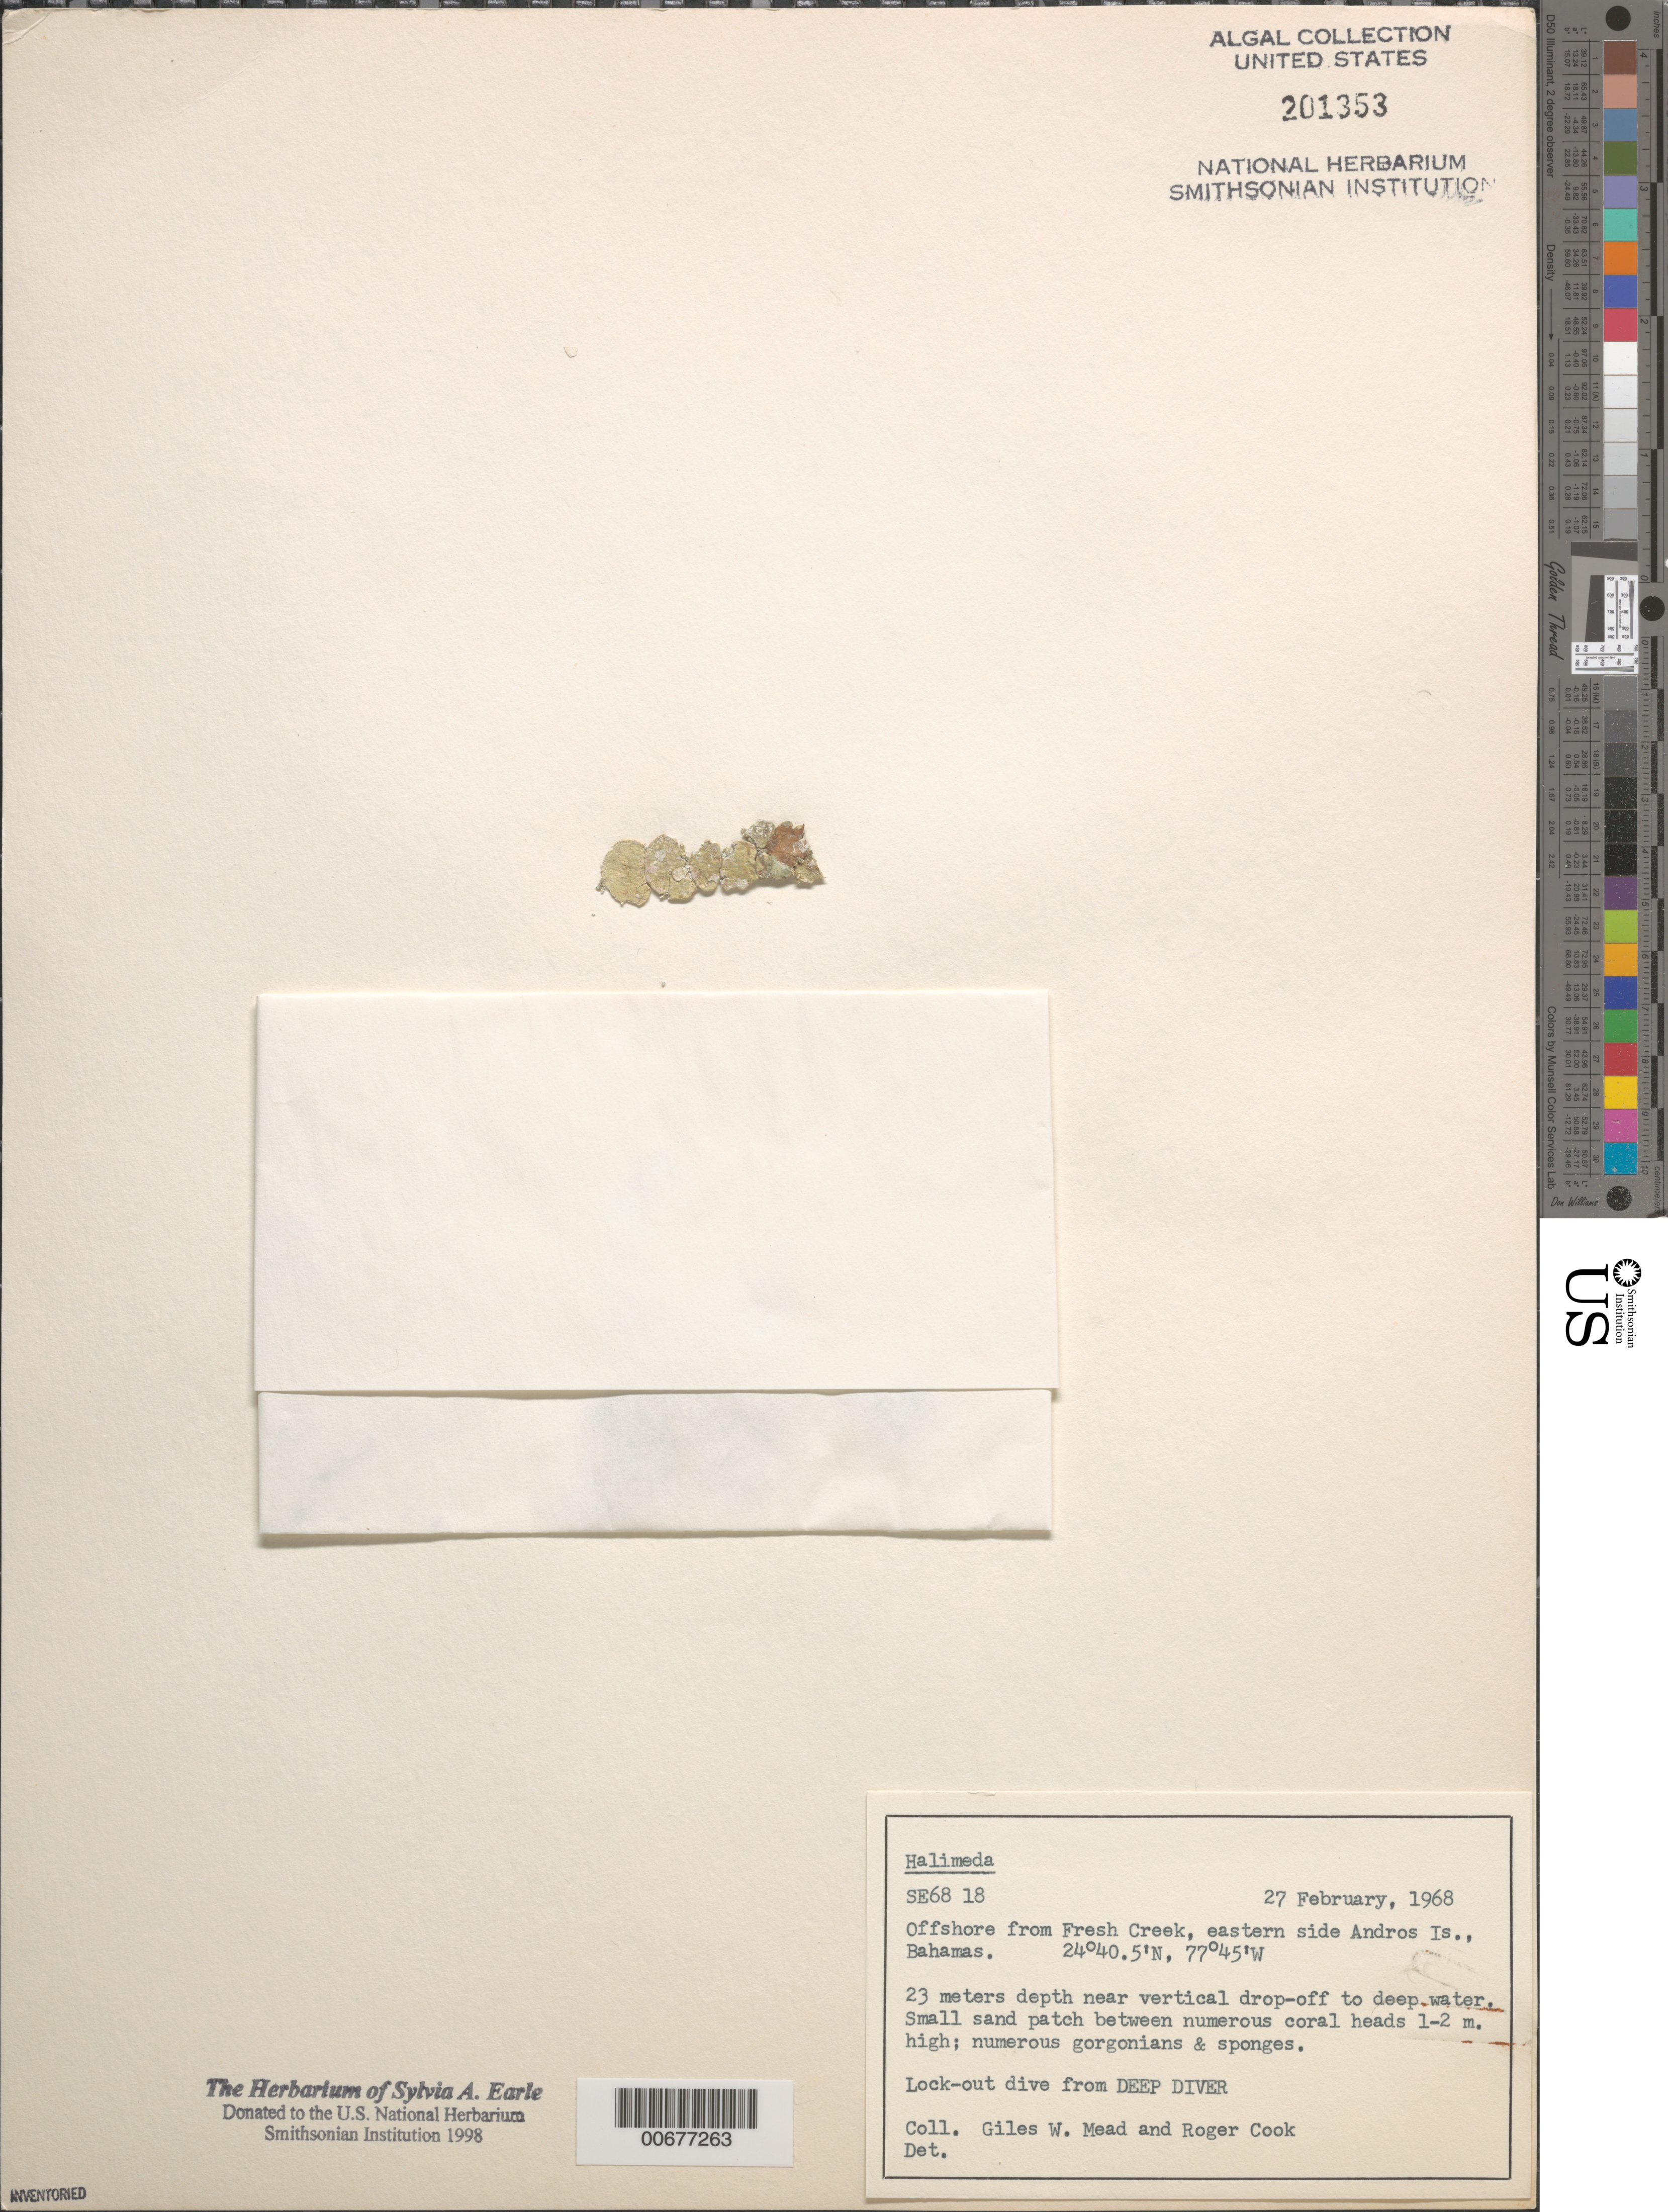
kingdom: Plantae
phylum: Chlorophyta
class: Ulvophyceae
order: Bryopsidales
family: Halimedaceae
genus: Halimeda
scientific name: Halimeda sp.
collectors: G. W. Mead & R. Cook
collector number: SE 6818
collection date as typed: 27 Feb 1968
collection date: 1968-02-27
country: Bahamas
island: Andros Island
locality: Off Fresh Creek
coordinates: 24 40.5' N, 77 45' W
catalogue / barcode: US 201353